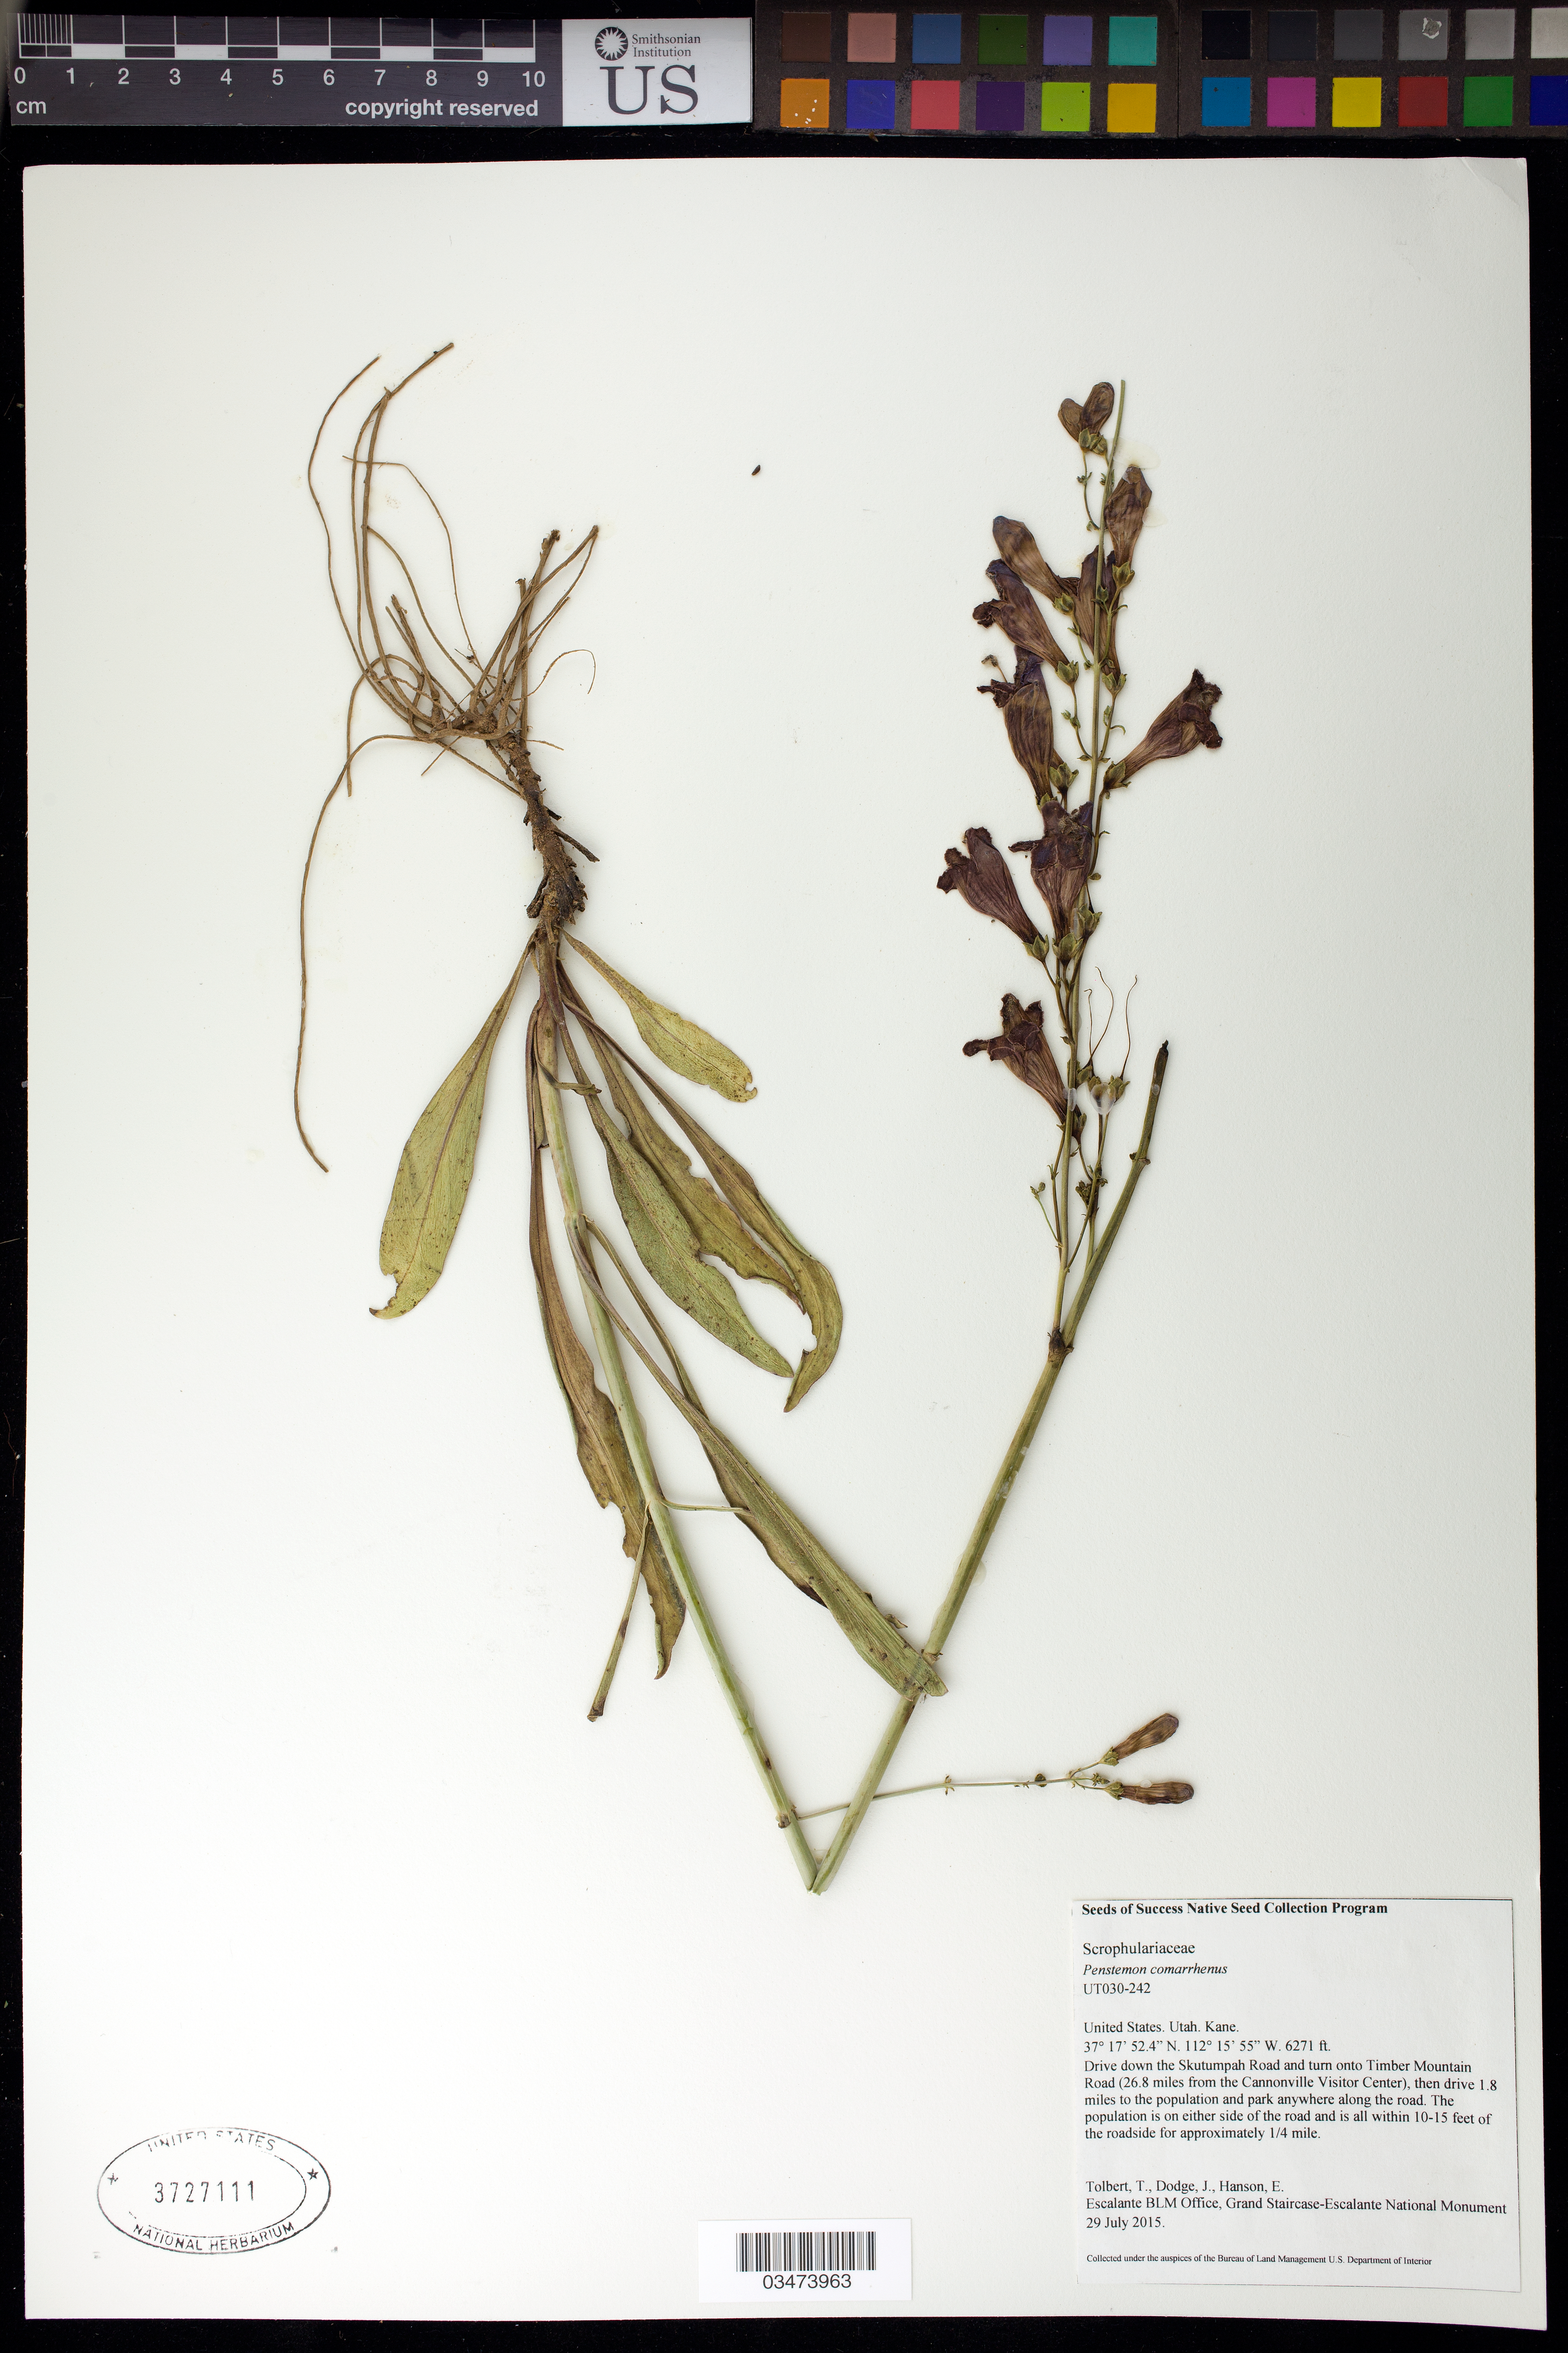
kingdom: Plantae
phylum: Tracheophyta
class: Magnoliopsida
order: Lamiales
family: Plantaginaceae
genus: Penstemon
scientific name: Penstemon comarrhenus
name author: A. Gray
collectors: T. Tolbert, J. Dodge & E. Hanson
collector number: UT030-242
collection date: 2015-06-29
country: United States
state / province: Utah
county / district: Kane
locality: Drive down the Skutumpah Rd. and turn onto Timber Mountain Rd. (26.8 miles from Cannonville Visitor Center), drive 1.8 mi.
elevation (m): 1911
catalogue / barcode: US 3727111